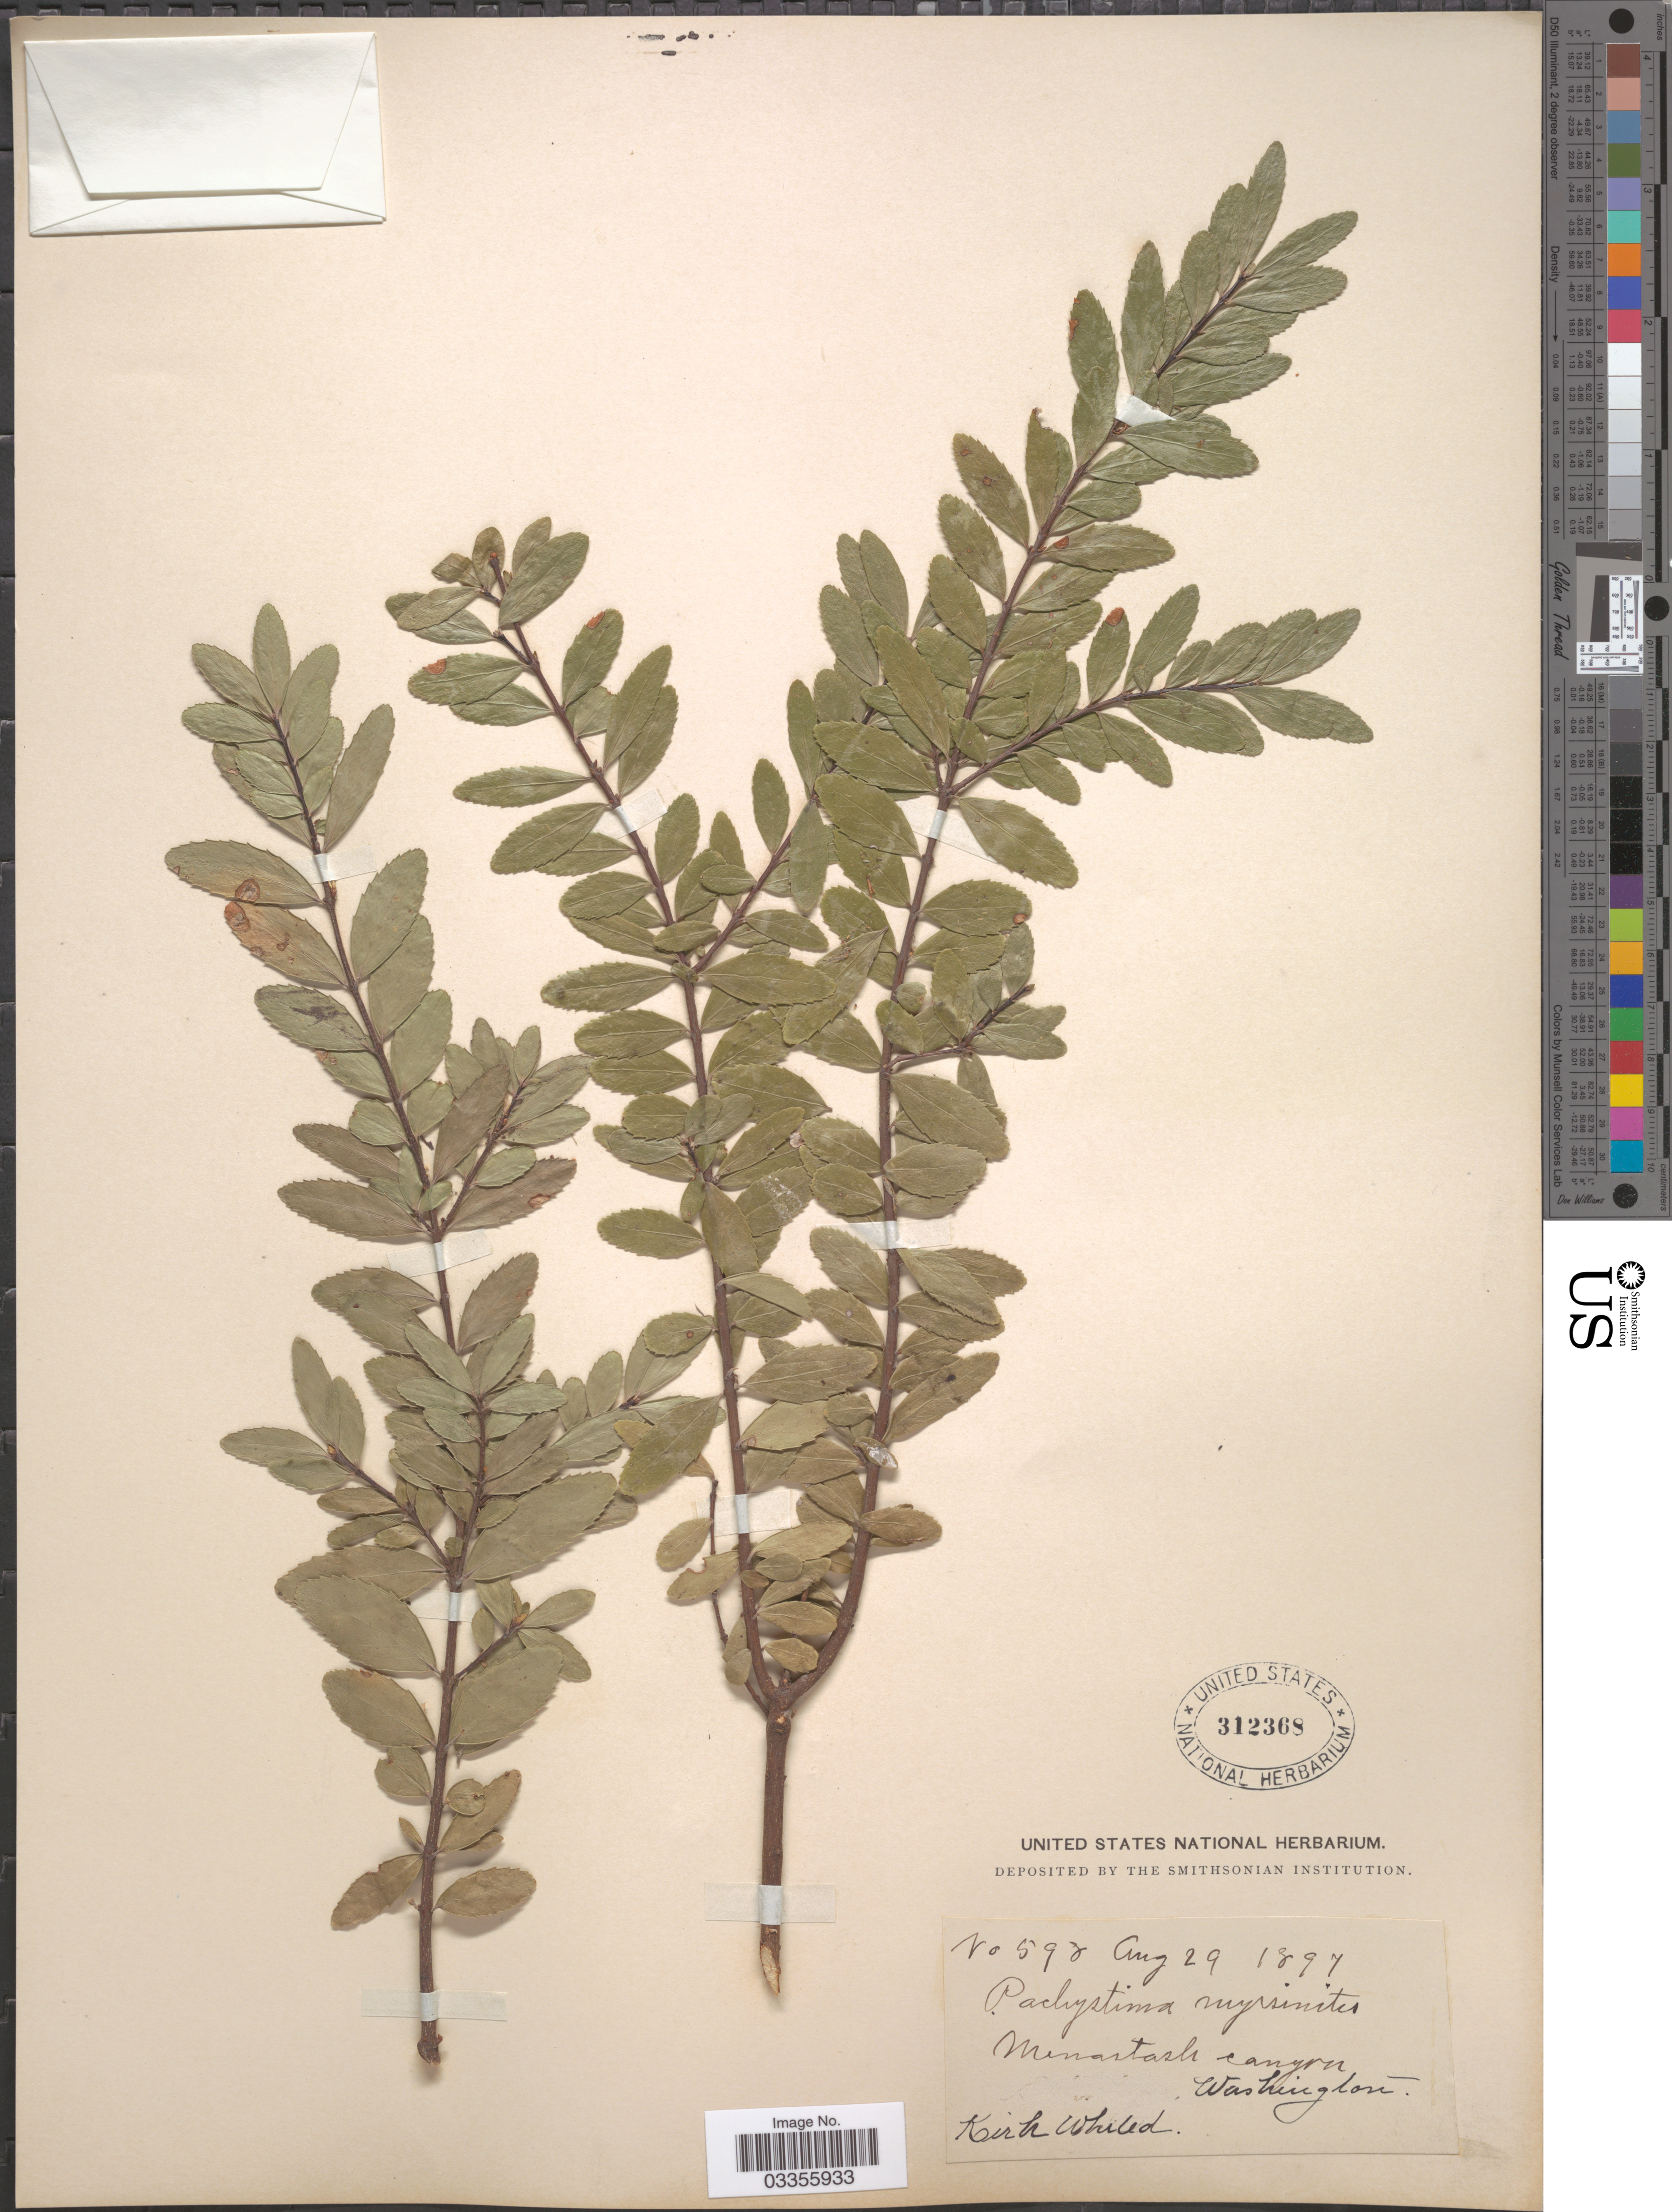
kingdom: Plantae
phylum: Tracheophyta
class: Magnoliopsida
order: Celastrales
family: Celastraceae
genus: Paxistima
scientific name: Paxistima myrsinites subsp. myrsinites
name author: (Pursh) Raf.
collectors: K. Whited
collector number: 590*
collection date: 1897-08-29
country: United States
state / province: Washington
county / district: Kittitas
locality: Manastash canyon.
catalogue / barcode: US 312368